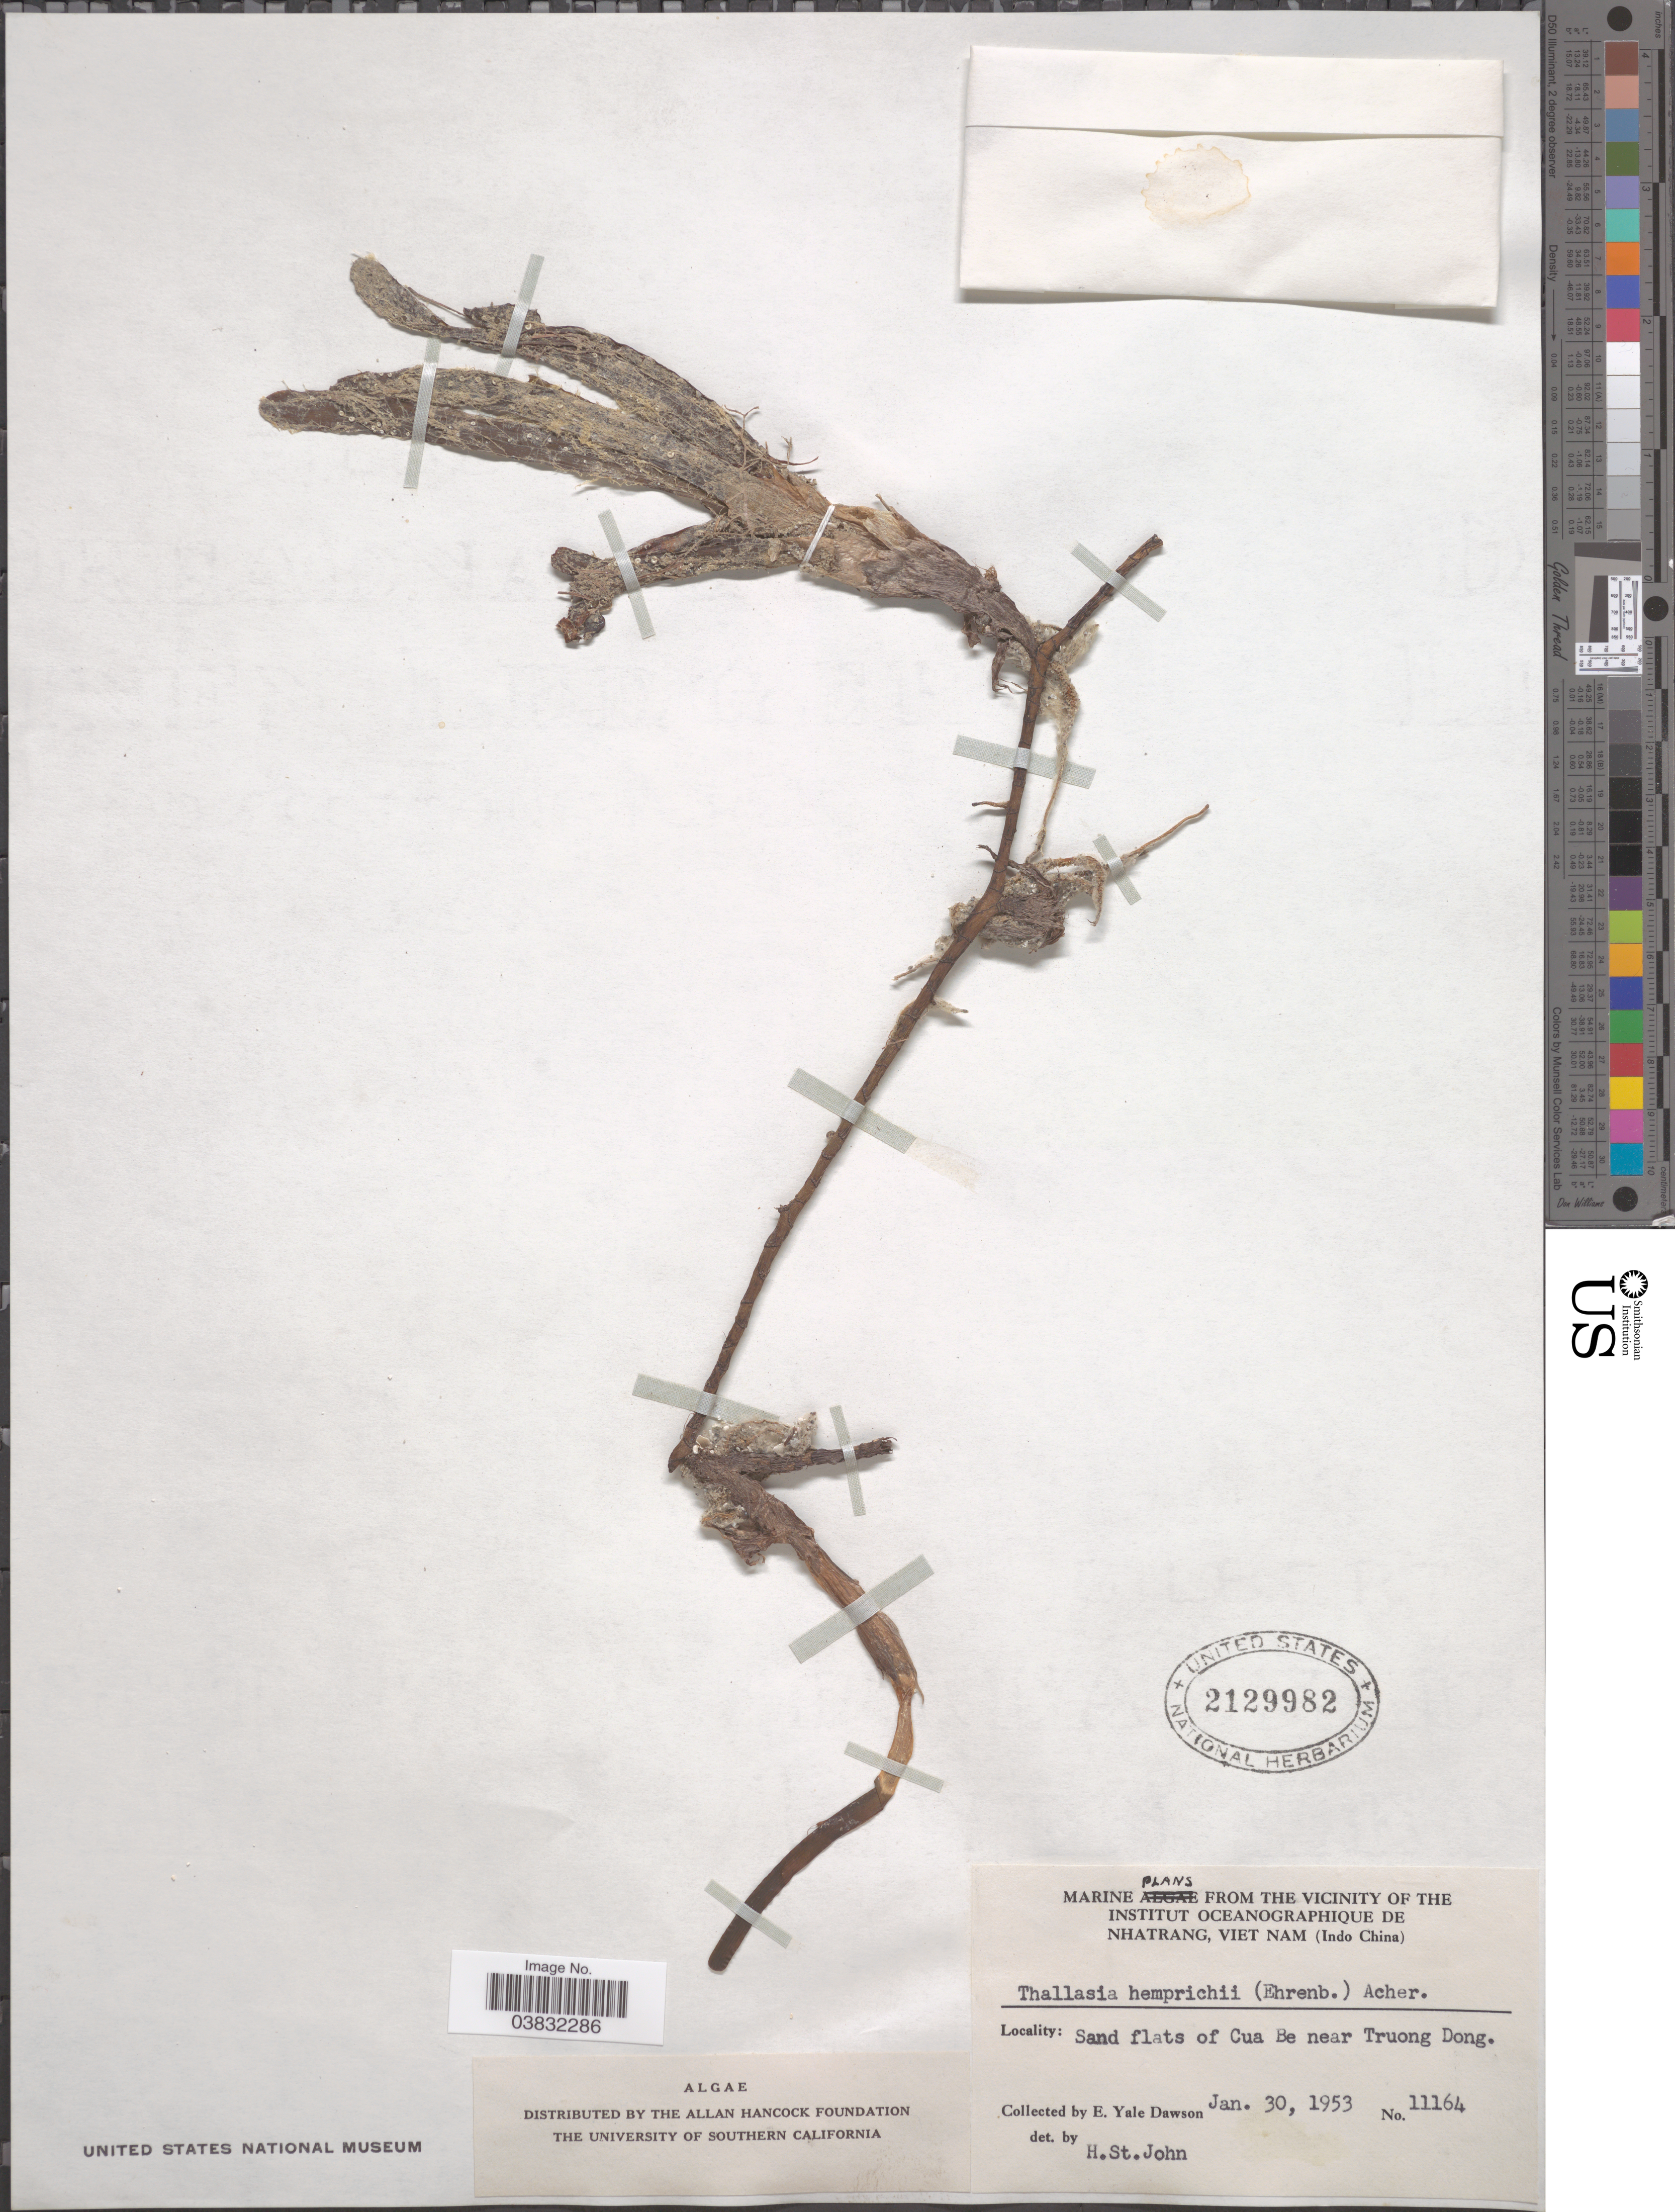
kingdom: Plantae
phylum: Tracheophyta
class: Liliopsida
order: Alismatales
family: Hydrocharitaceae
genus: Thalassia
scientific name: Thalassia hemprichii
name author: Asch.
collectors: N. Yensen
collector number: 11164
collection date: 1953-01-30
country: Vietnam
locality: Vicinity of the Institut Oceanographique de Nhatrang. Sand flats of Cua Be near Truong Dong.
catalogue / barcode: US 2129982